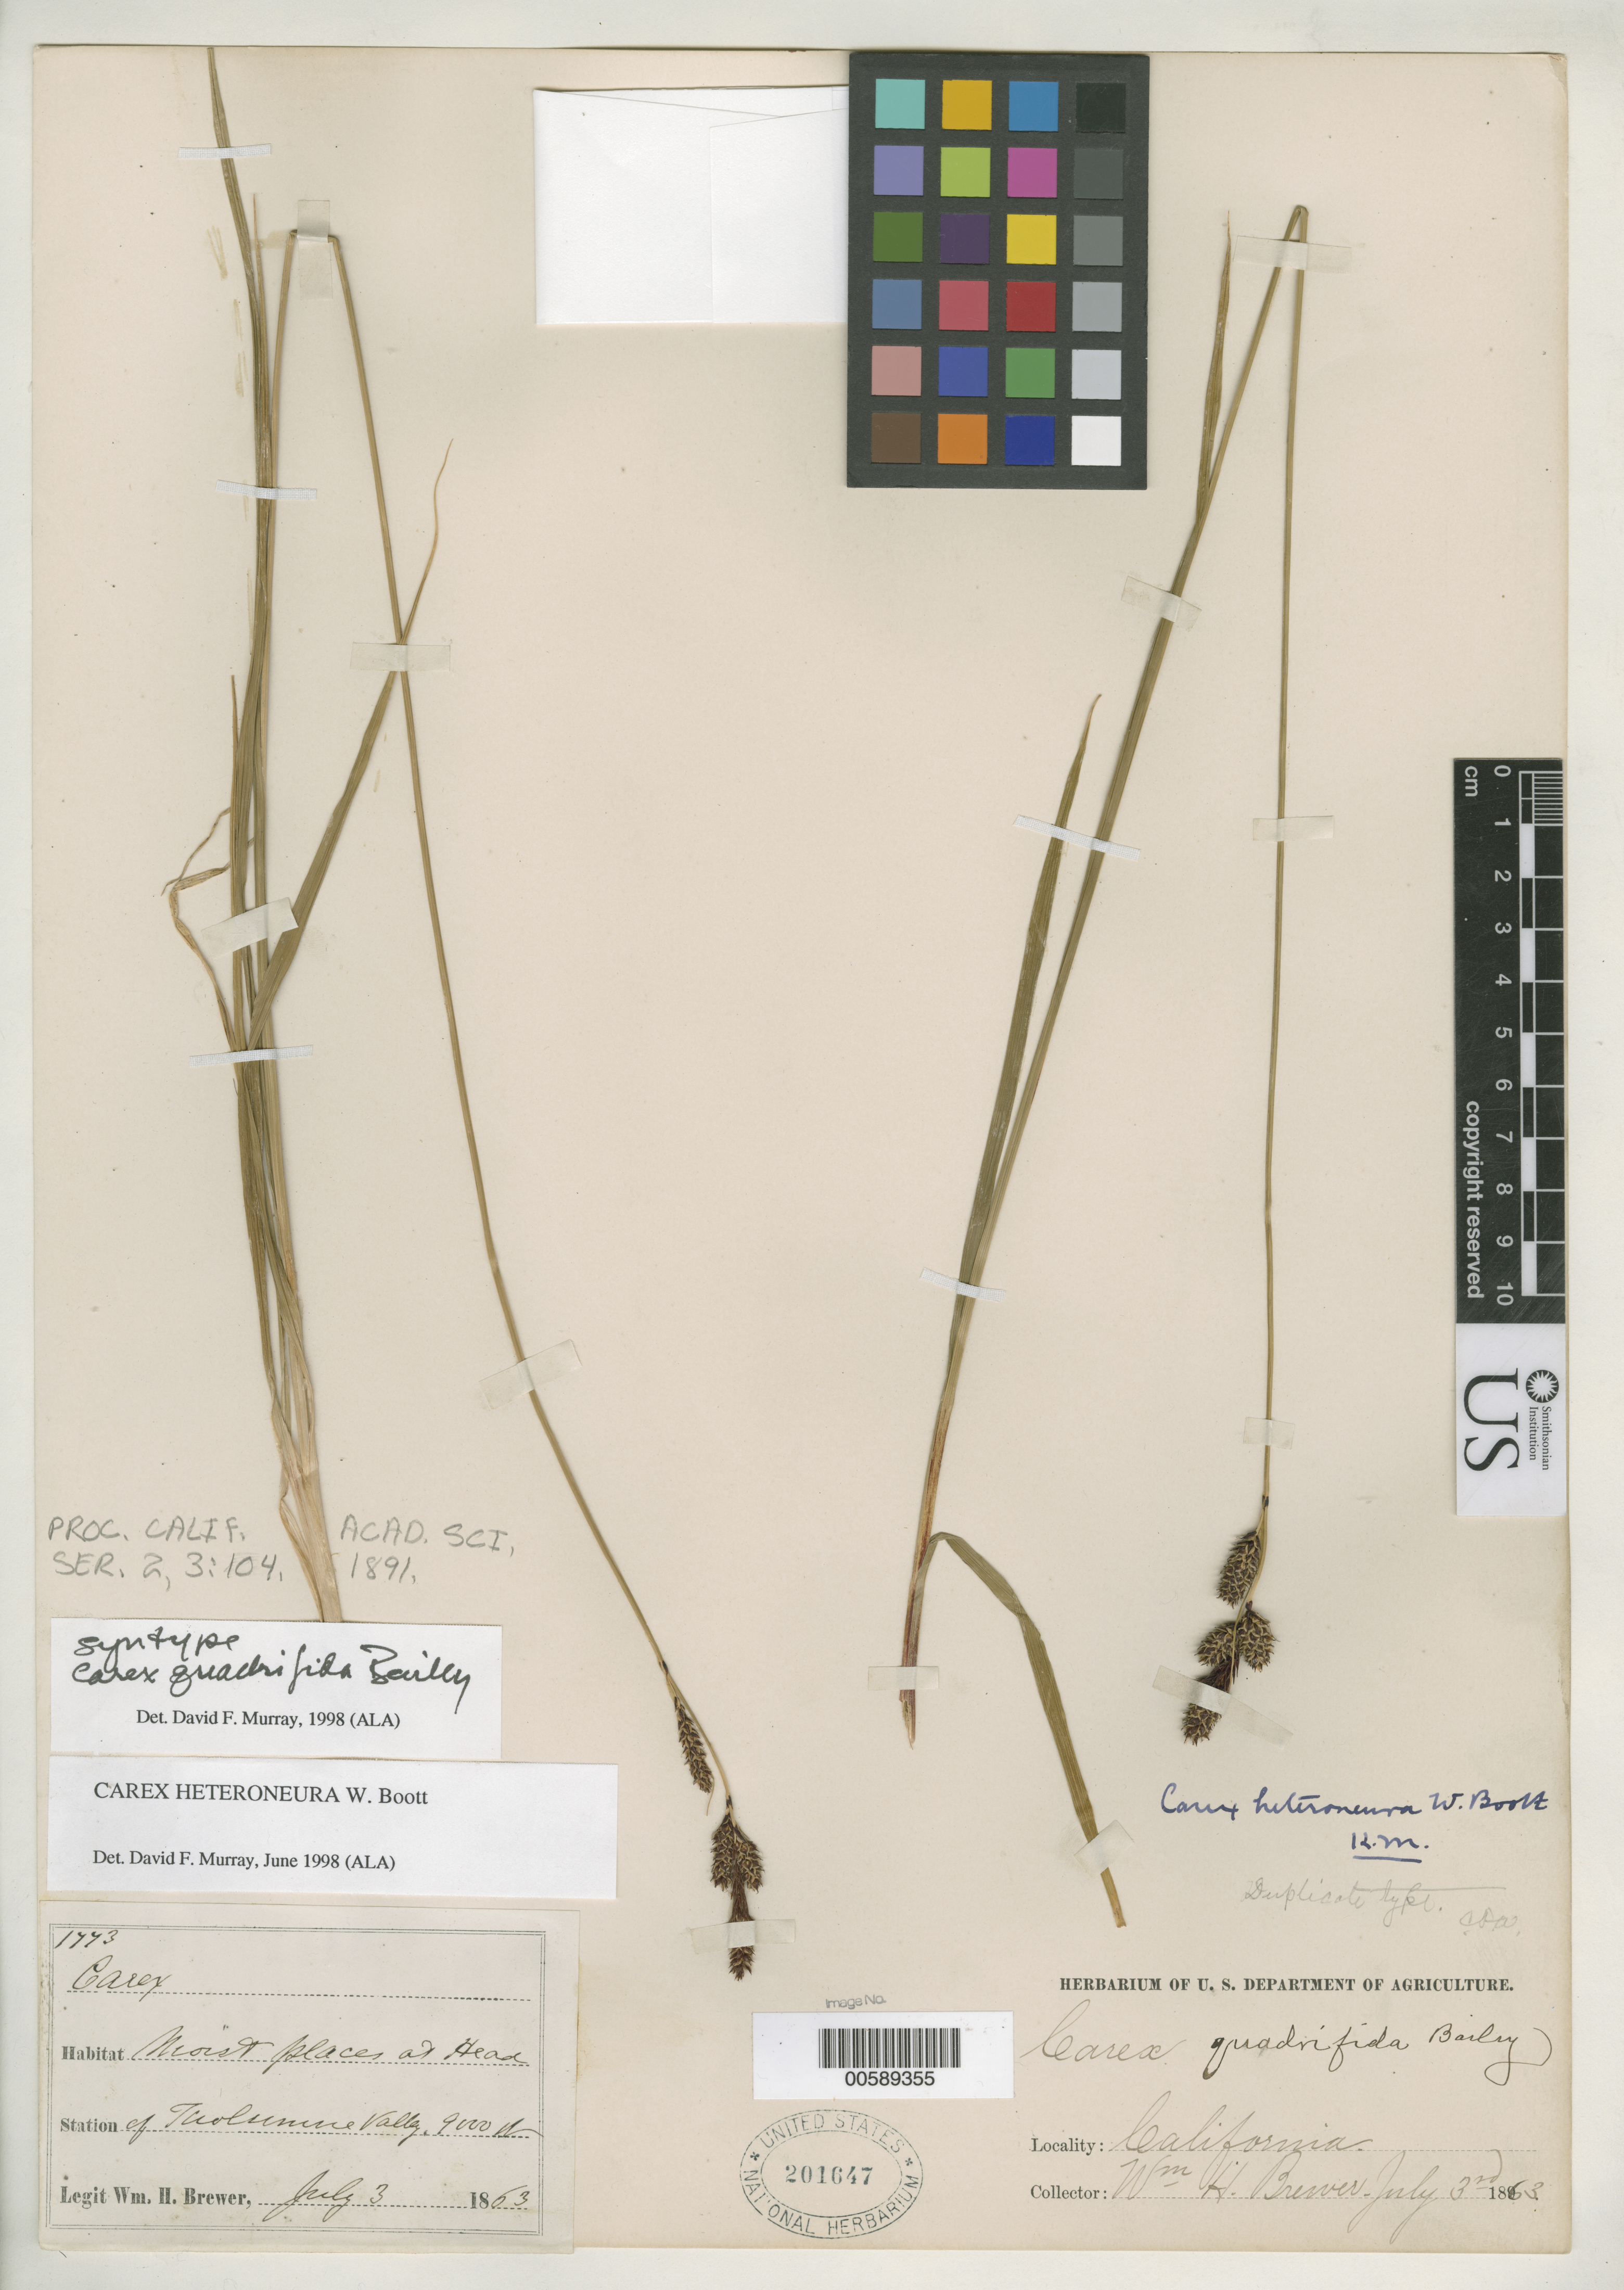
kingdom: Plantae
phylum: Tracheophyta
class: Liliopsida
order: Poales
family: Cyperaceae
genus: Carex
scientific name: Carex quadrifida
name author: L.H. Bailey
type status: Isosyntype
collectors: W. H. Brewer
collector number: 1773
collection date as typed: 03 Jul 1863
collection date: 1863-07-03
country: United States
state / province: California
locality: Station of Toulumne Valley.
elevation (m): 9000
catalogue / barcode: US 2012647